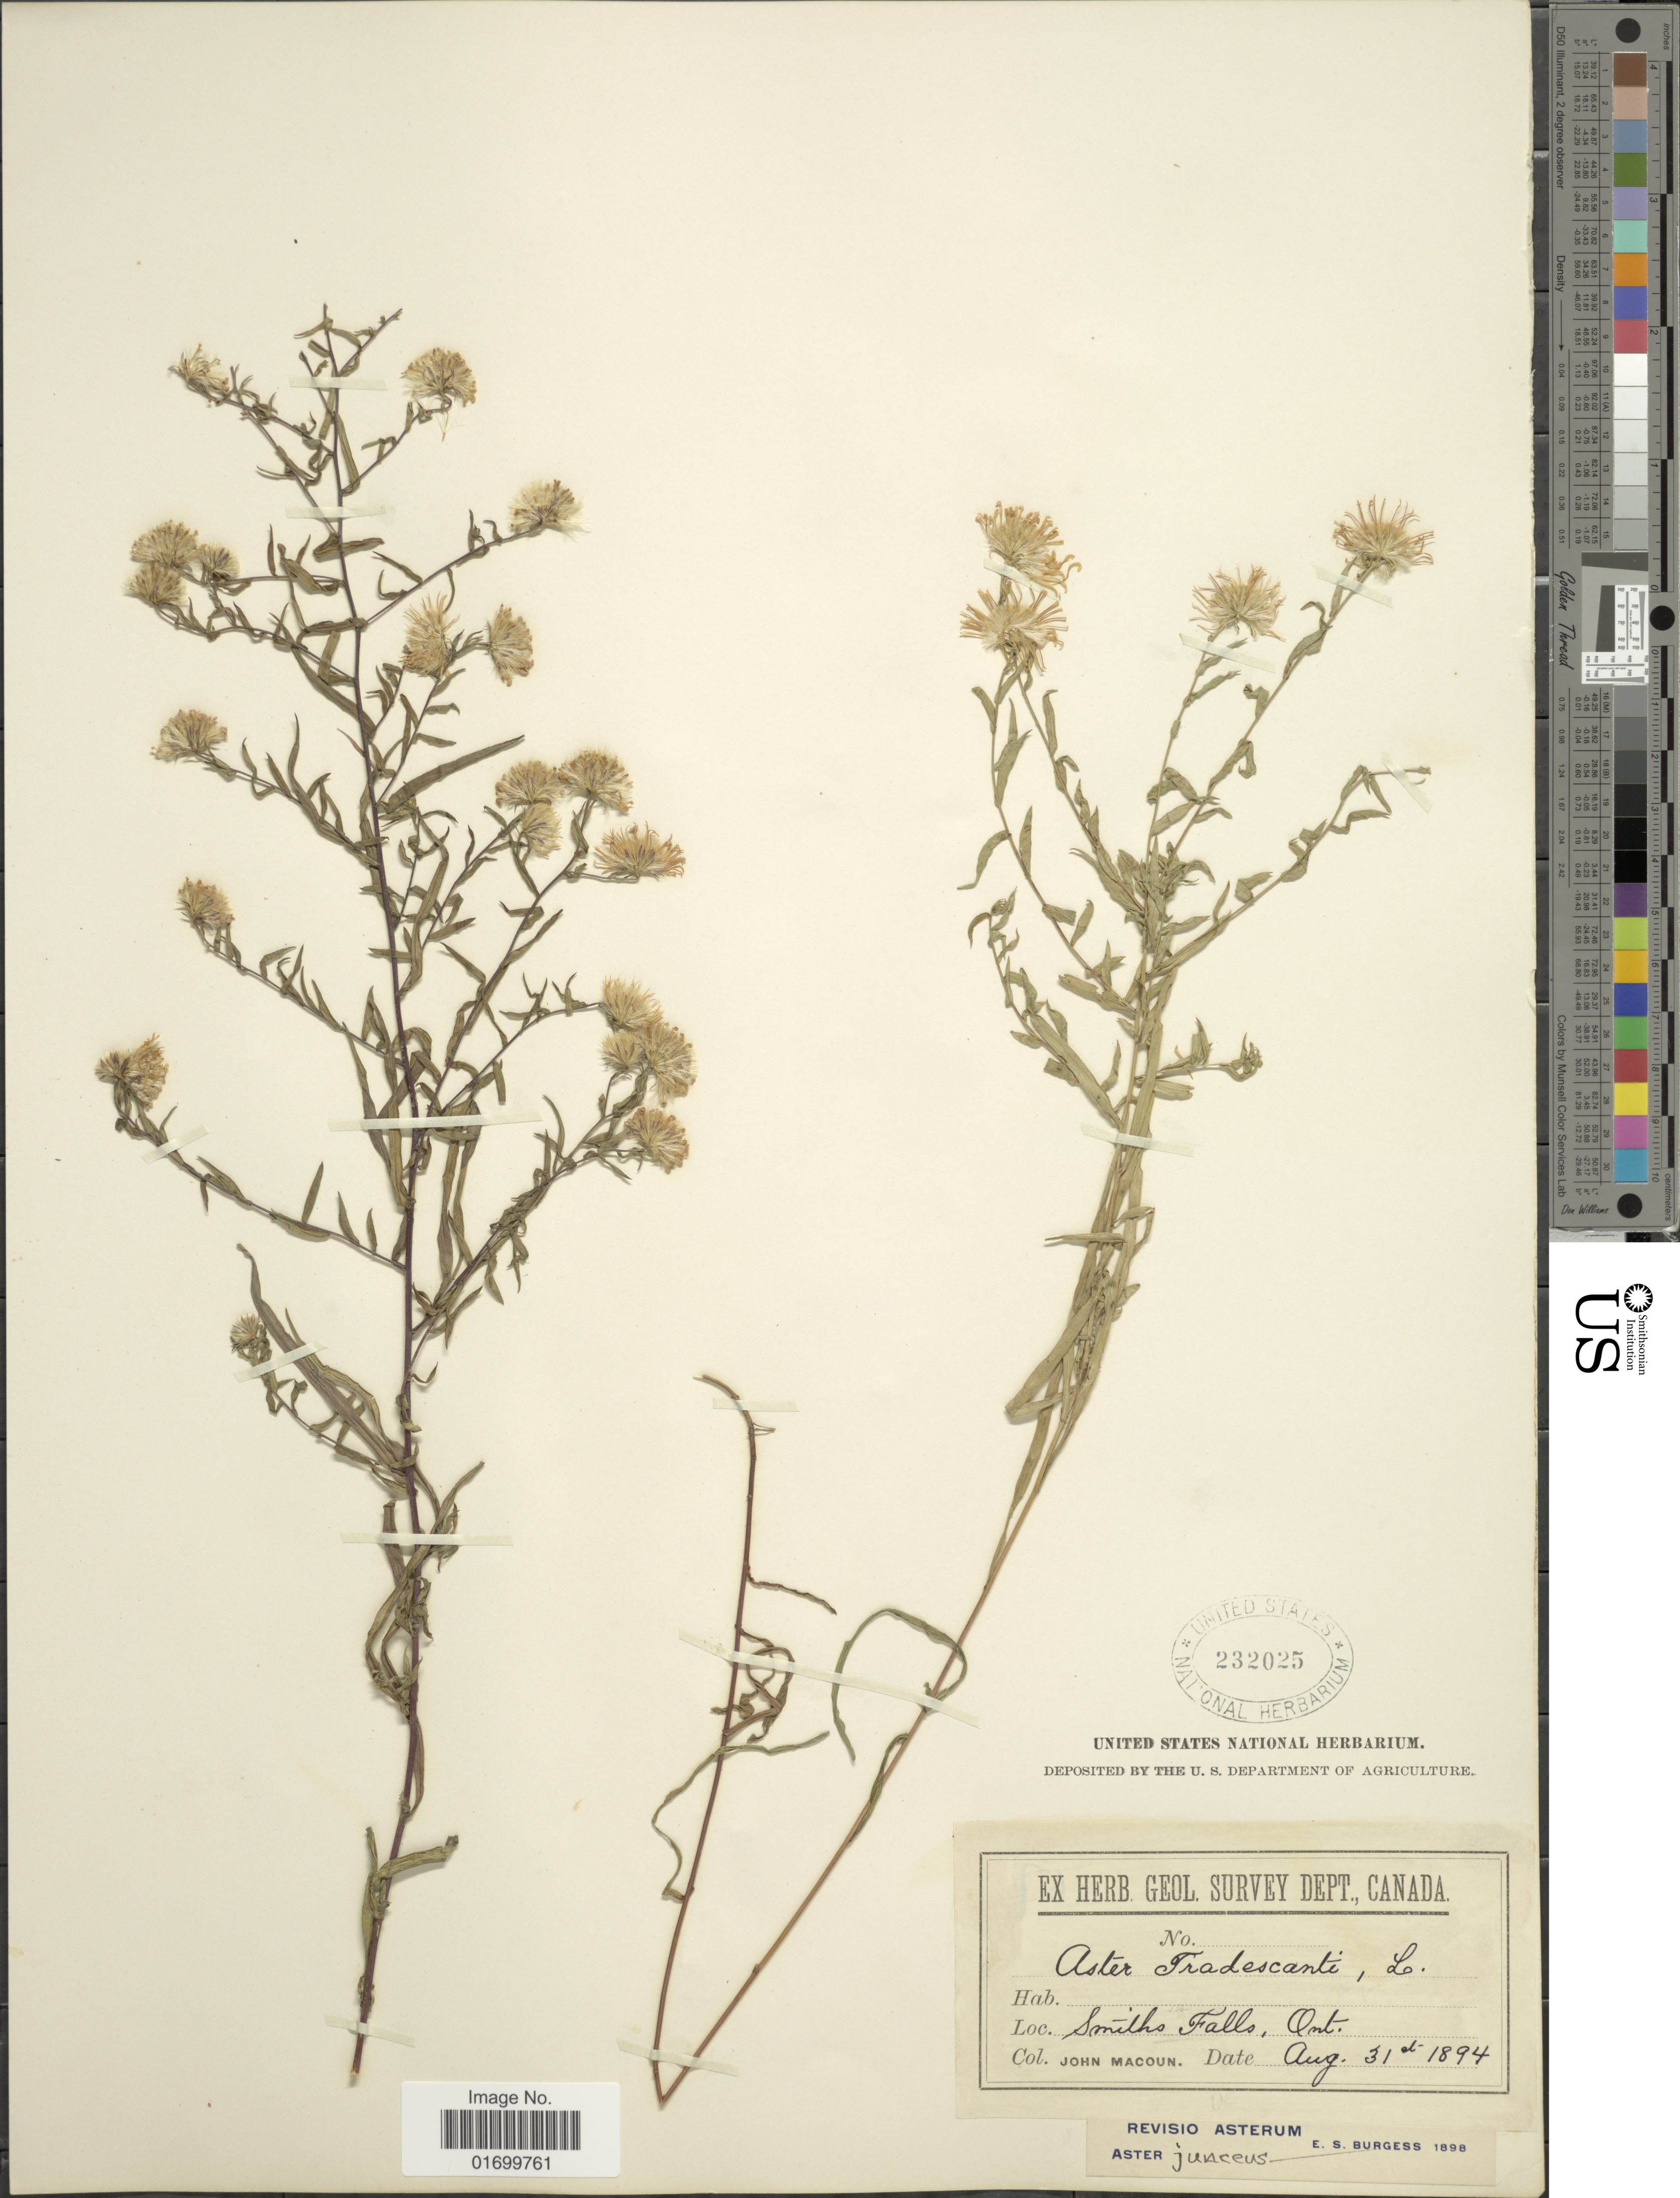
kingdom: Plantae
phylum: Tracheophyta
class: Magnoliopsida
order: Asterales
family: Asteraceae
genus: Symphyotrichum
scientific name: Symphyotrichum boreale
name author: (Torr. & A. Gray) Á. Löve & D. Löve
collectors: J. Macoun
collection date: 1894-08-31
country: Canada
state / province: Ontario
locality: Smiths Falls, Ont.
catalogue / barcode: US 232025